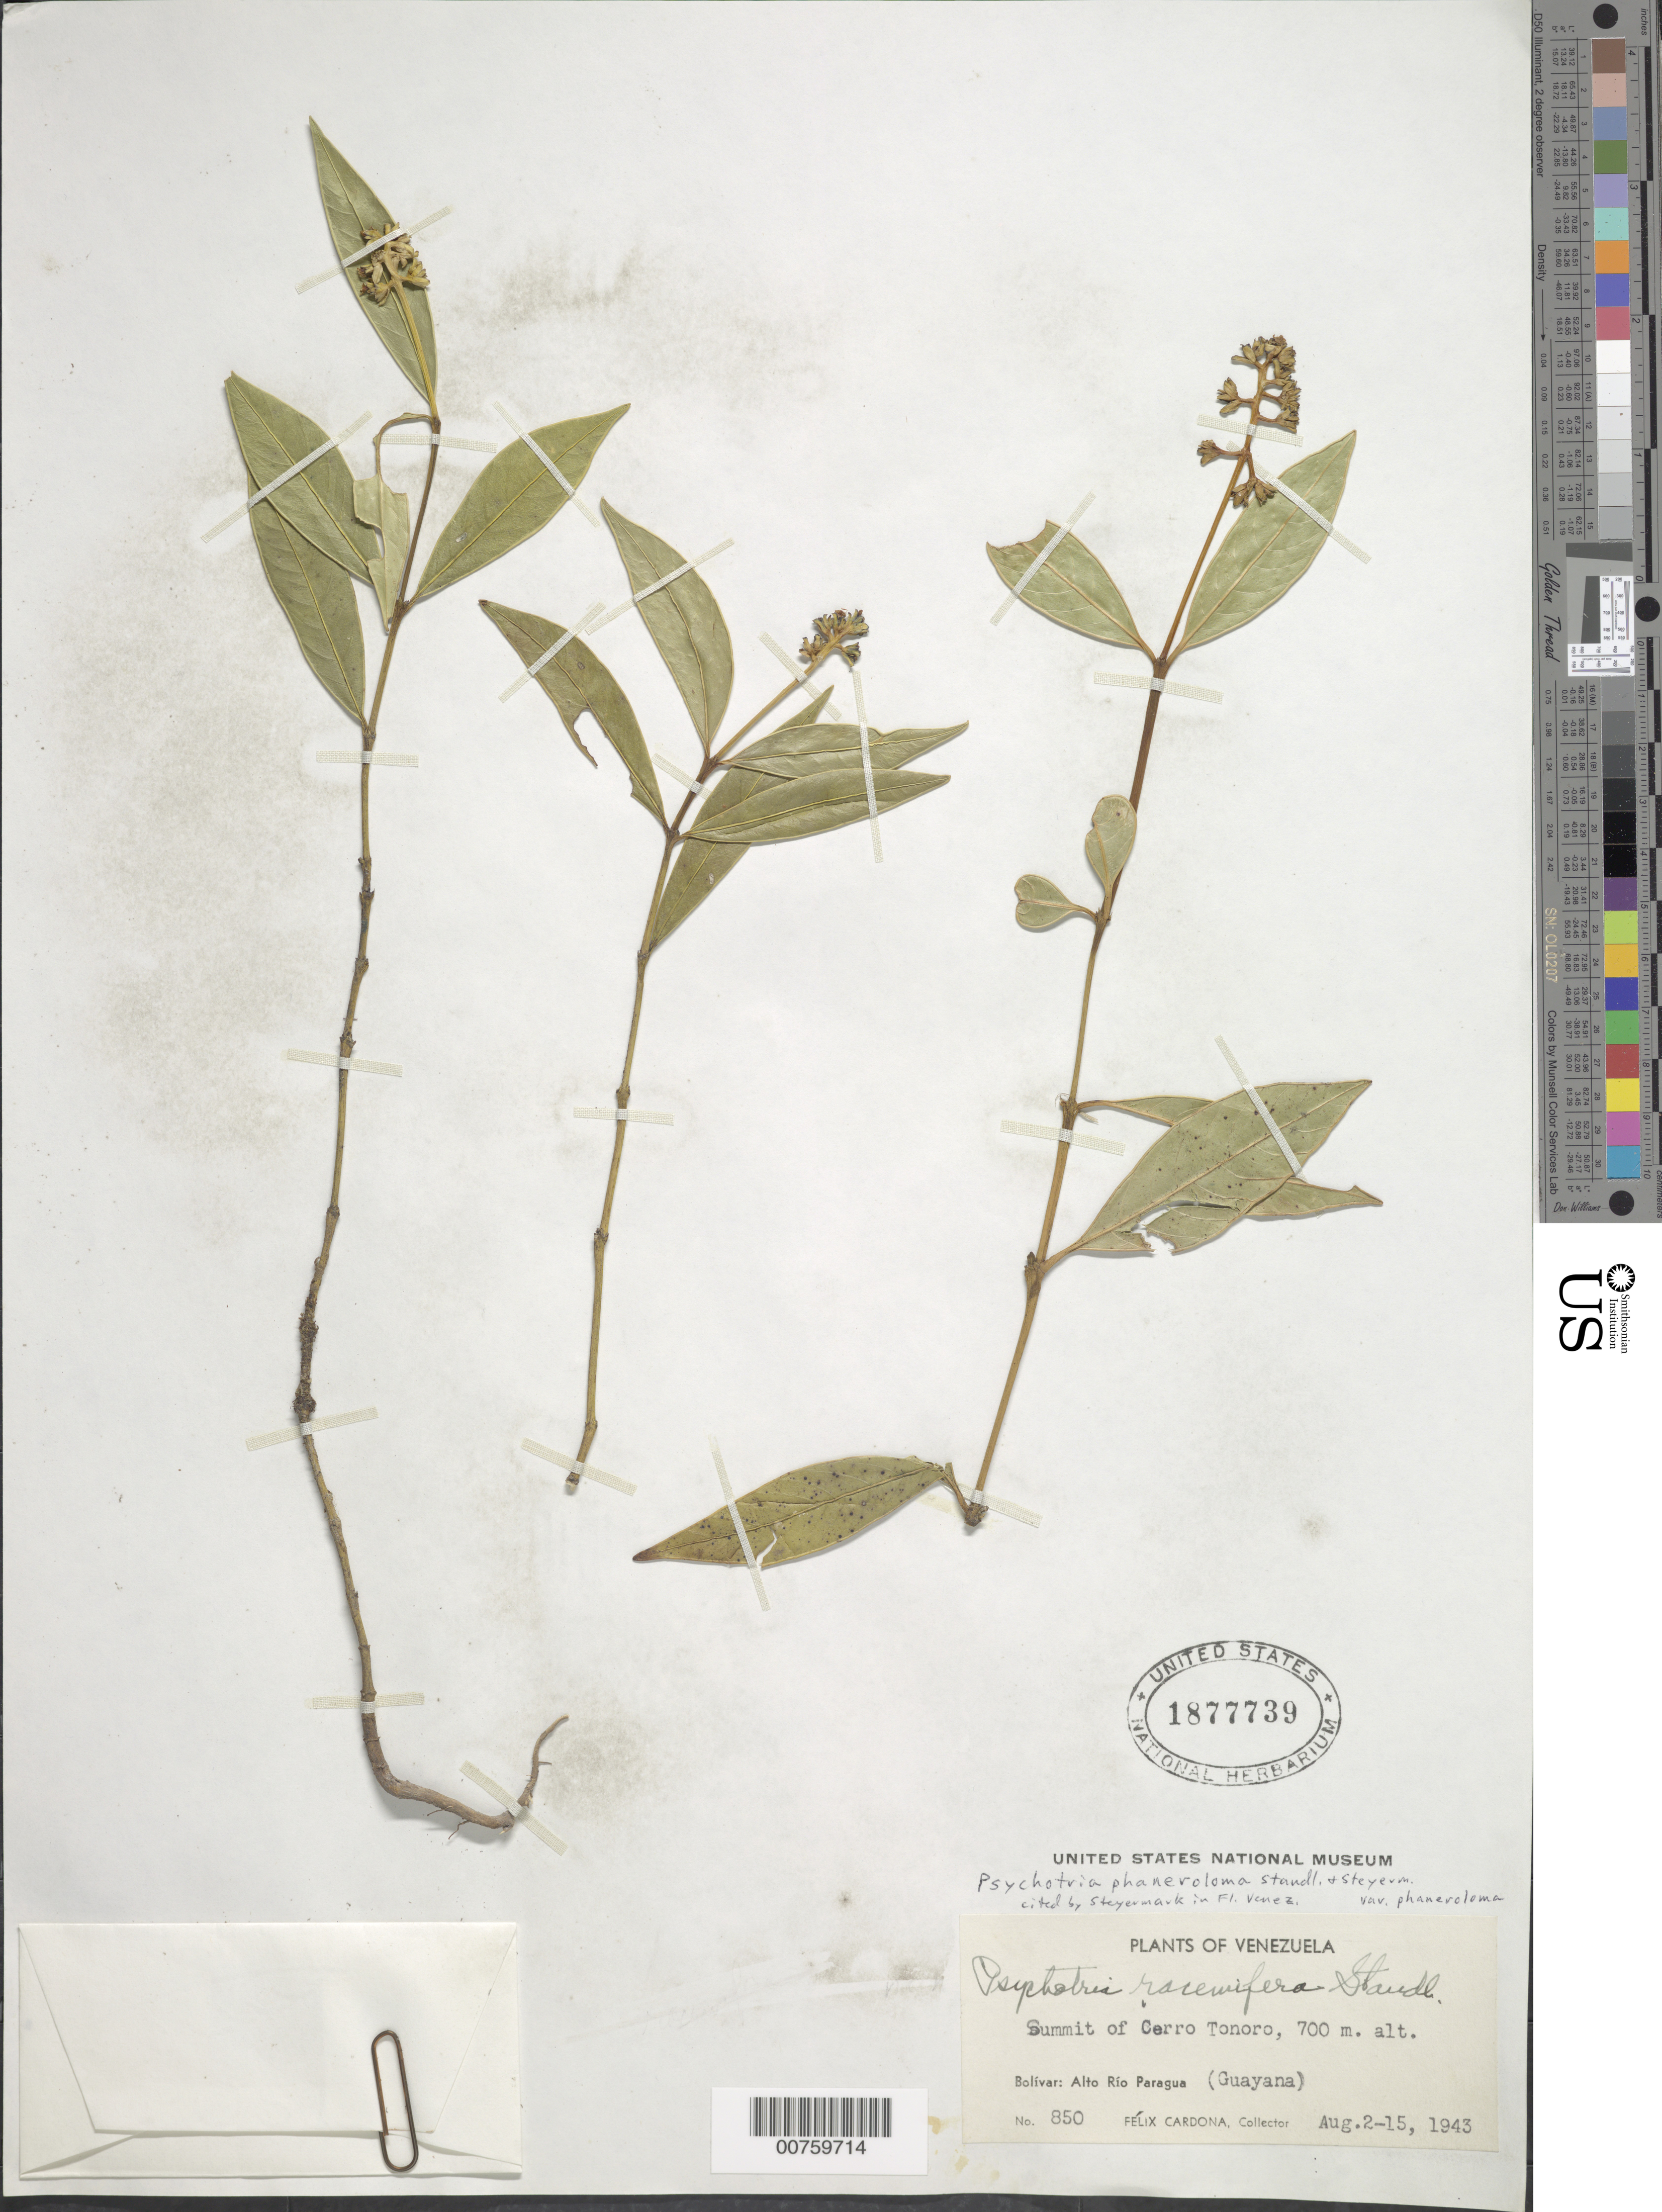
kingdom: Plantae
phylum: Tracheophyta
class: Magnoliopsida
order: Gentianales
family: Rubiaceae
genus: Psychotria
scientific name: Psychotria phaneroloma var. phaneroloma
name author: Standl. & Steyerm.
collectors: F. Cardona Puig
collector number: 850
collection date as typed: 2-Aug-43 to 15-Aug-43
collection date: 1943-08-02/1943-08-15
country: Venezuela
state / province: Bolívar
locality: Alto Río Paragua, Cerro Tonoro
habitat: Summit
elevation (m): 700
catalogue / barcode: US 1877739